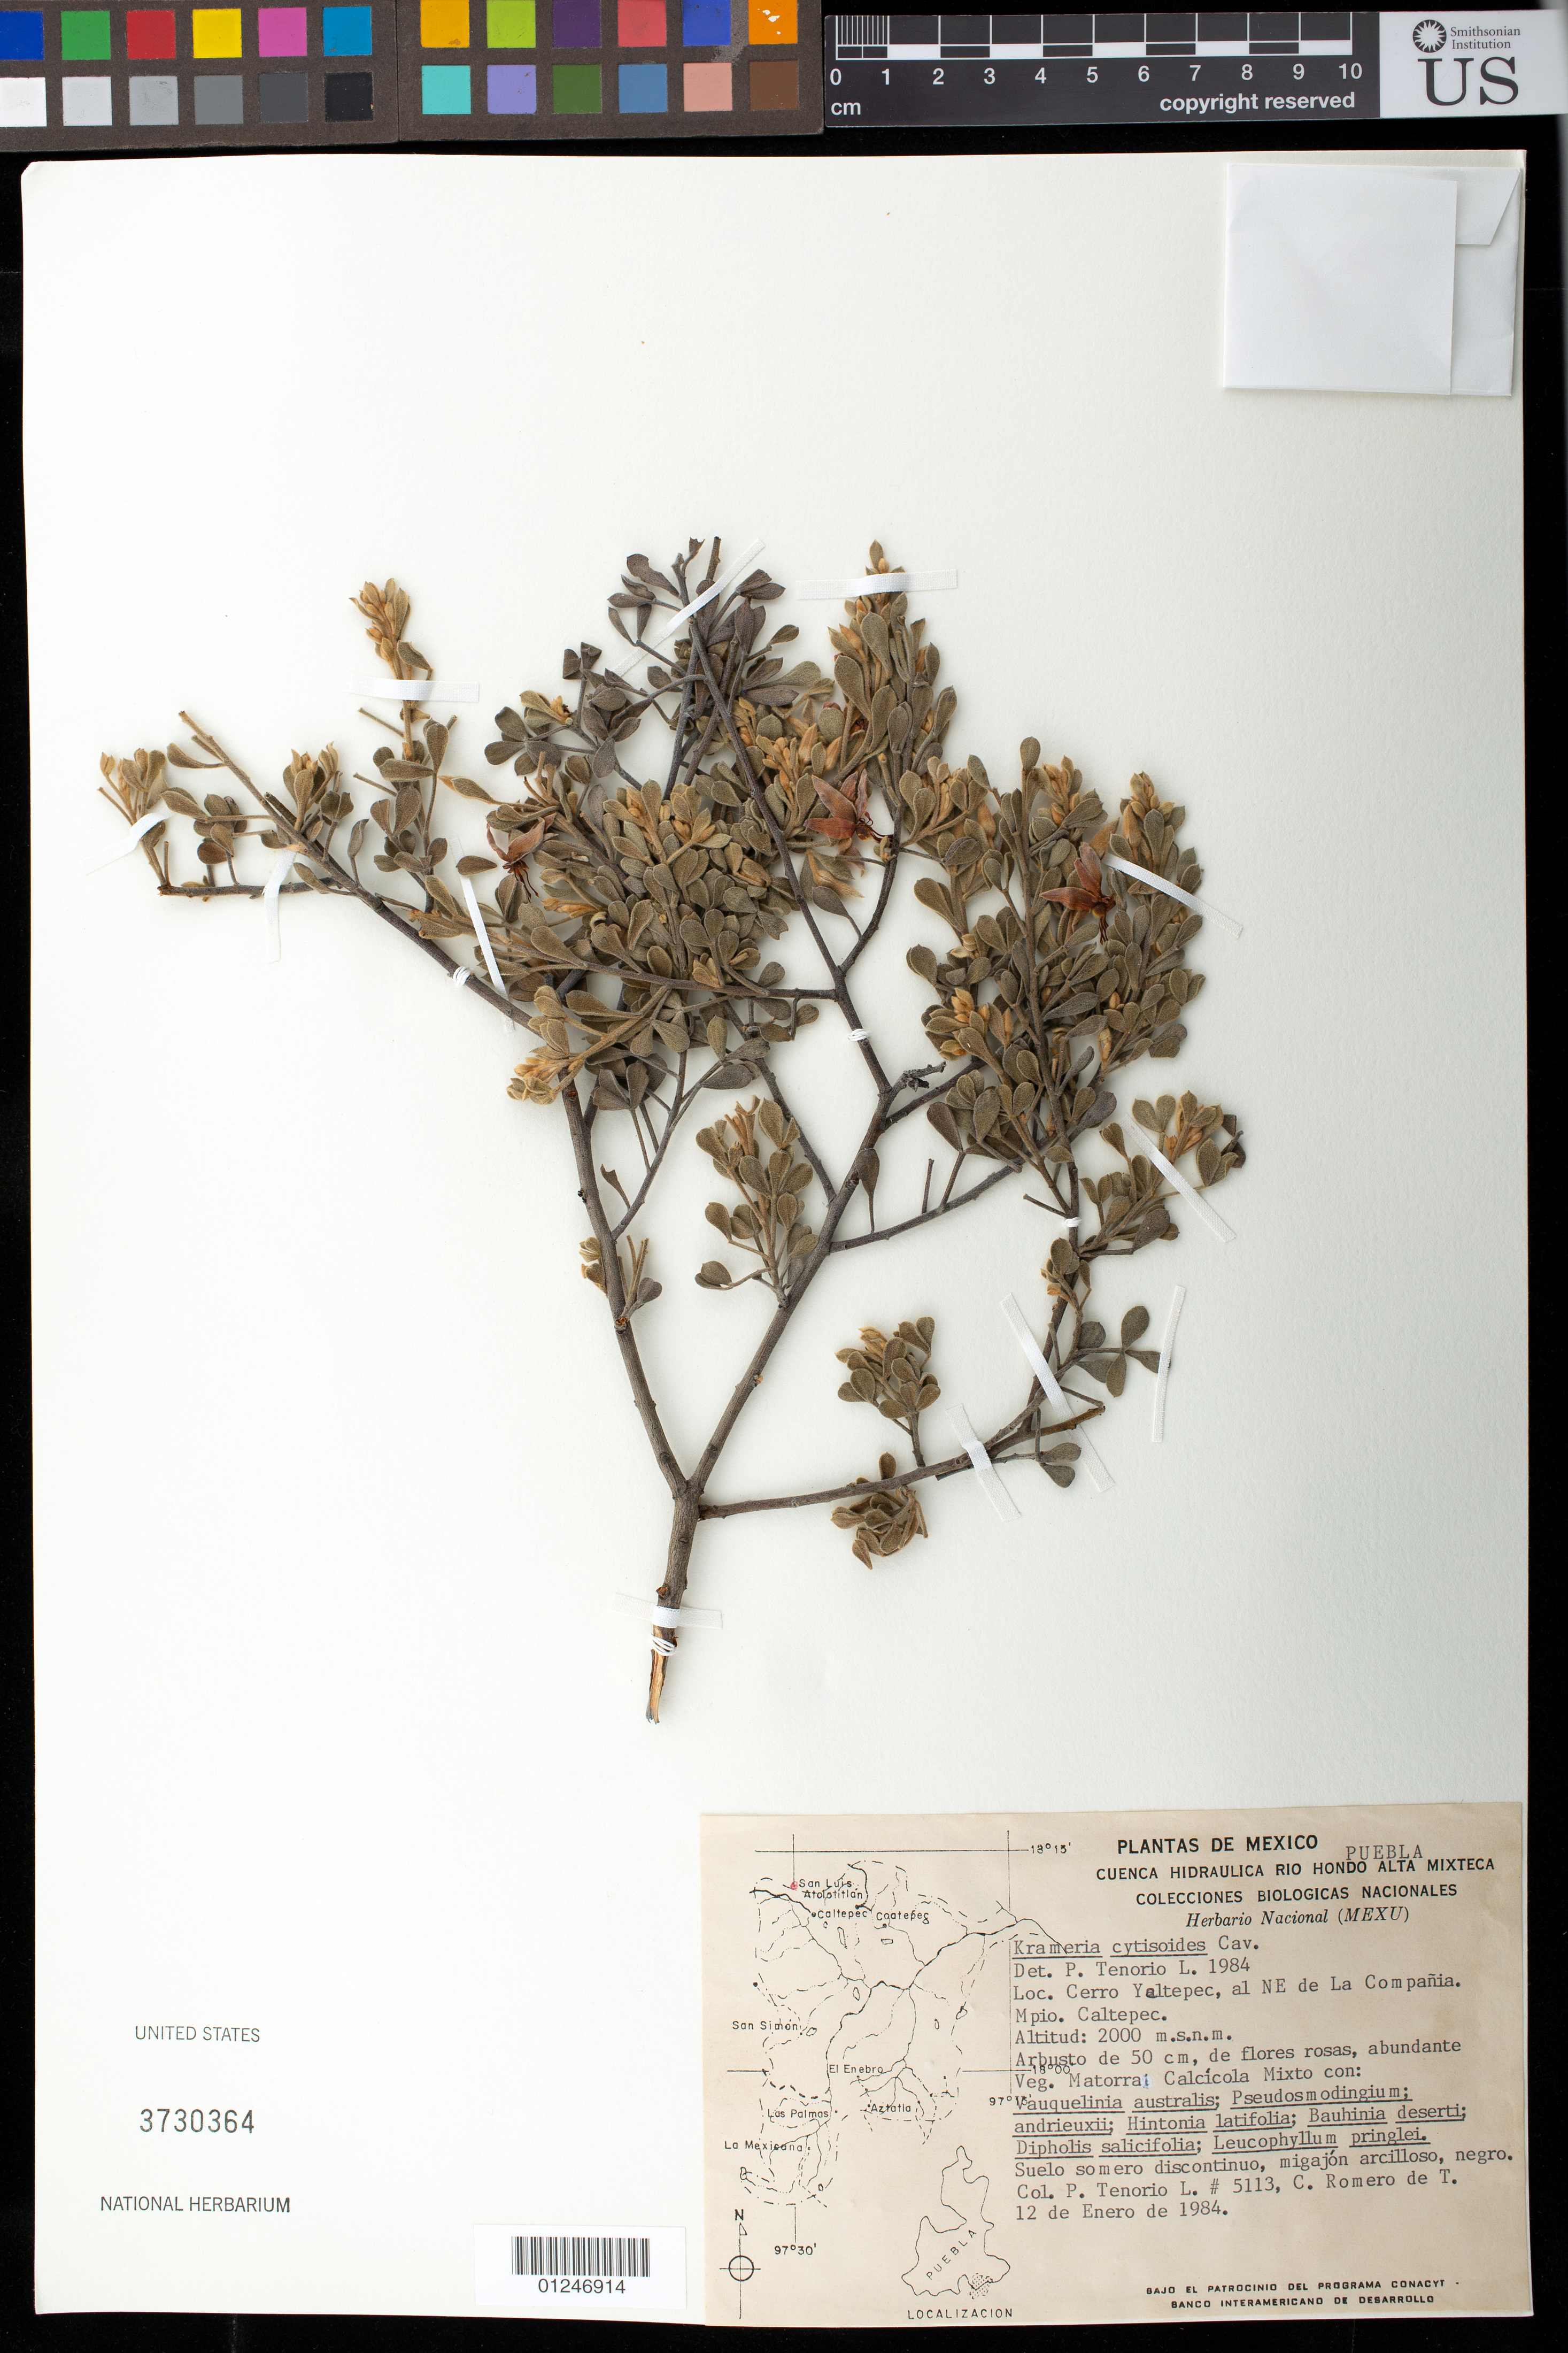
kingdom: Plantae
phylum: Tracheophyta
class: Magnoliopsida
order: Zygophyllales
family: Krameriaceae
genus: Krameria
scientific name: Krameria cytisoides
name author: Cav.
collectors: P. Tenorio L. & C. Romero de T.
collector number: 5113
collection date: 1984-01-12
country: Mexico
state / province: Puebla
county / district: Caltepec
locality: Cerro Yeltepec, al NE de la Compania.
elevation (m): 2000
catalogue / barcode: US 3730364